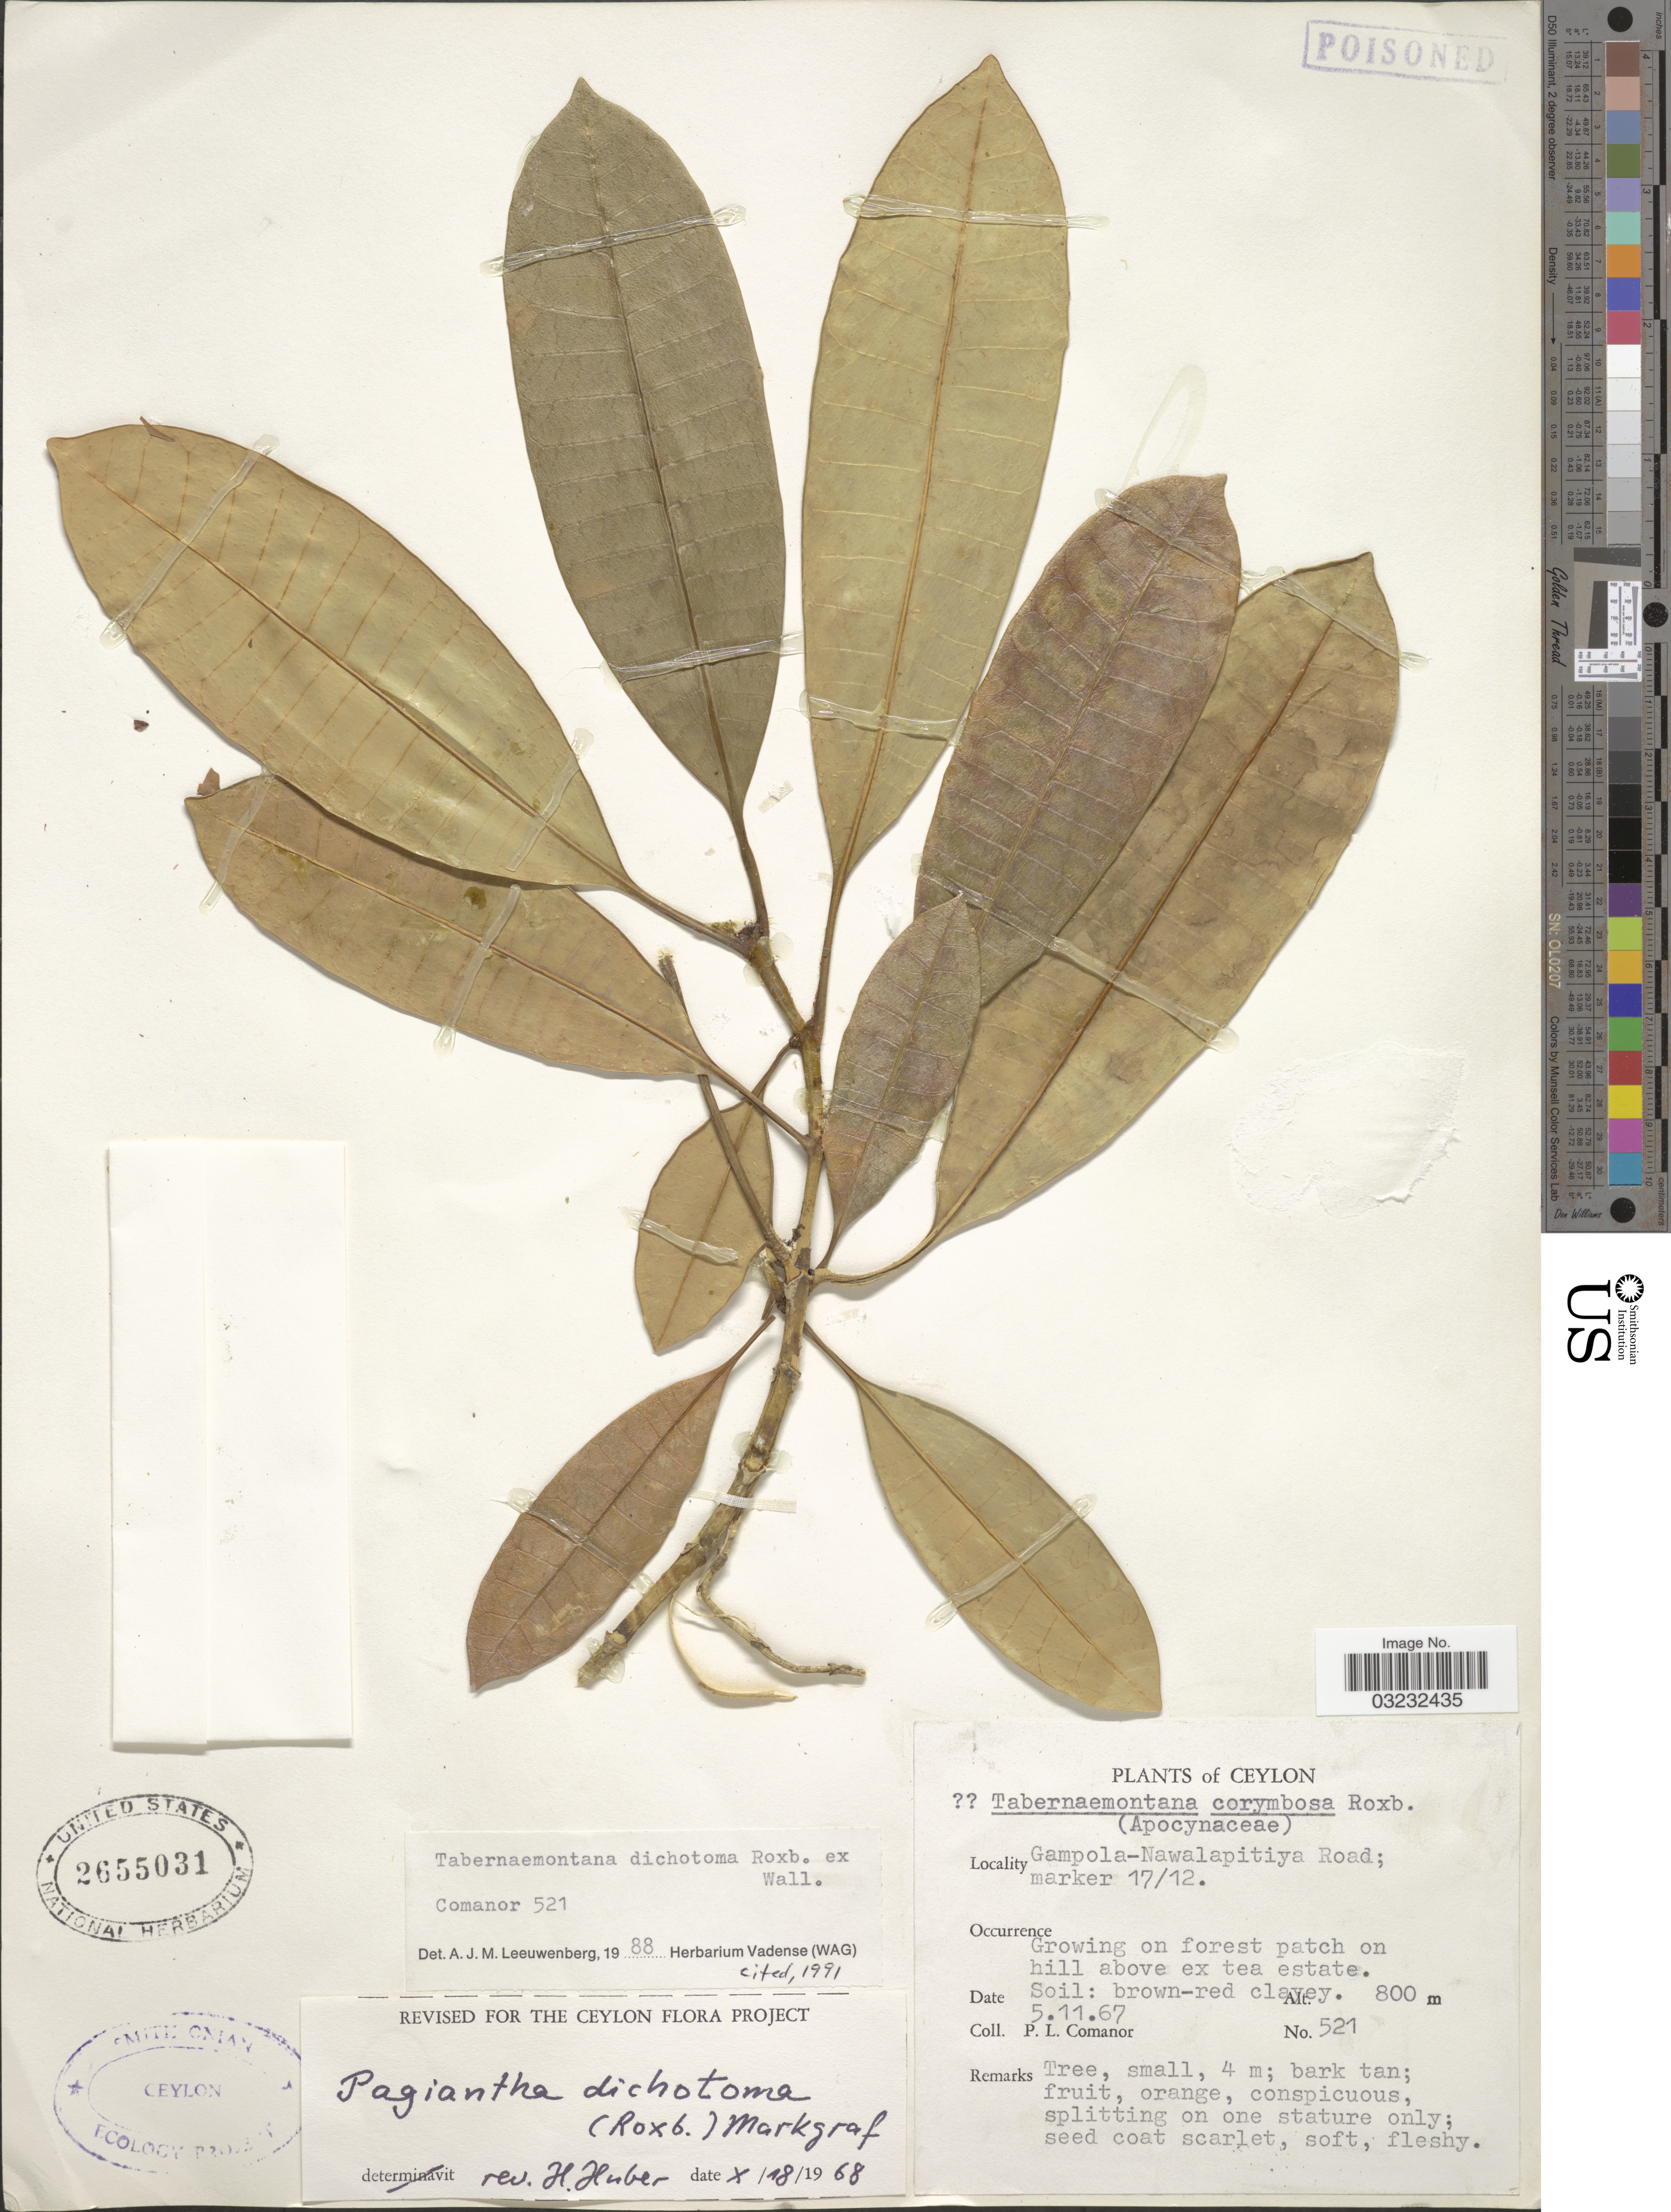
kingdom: Plantae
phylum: Tracheophyta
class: Magnoliopsida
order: Gentianales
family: Apocynaceae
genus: Tabernaemontana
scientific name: Tabernaemontana dichotoma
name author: Roxb. ex Wall.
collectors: P. Comanor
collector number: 521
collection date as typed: Transcribed d/m/y: 5/11/67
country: Sri Lanka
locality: Ceylon, Gampola-Nawalapitiya Road; marker 17/12.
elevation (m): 800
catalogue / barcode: US 2655031